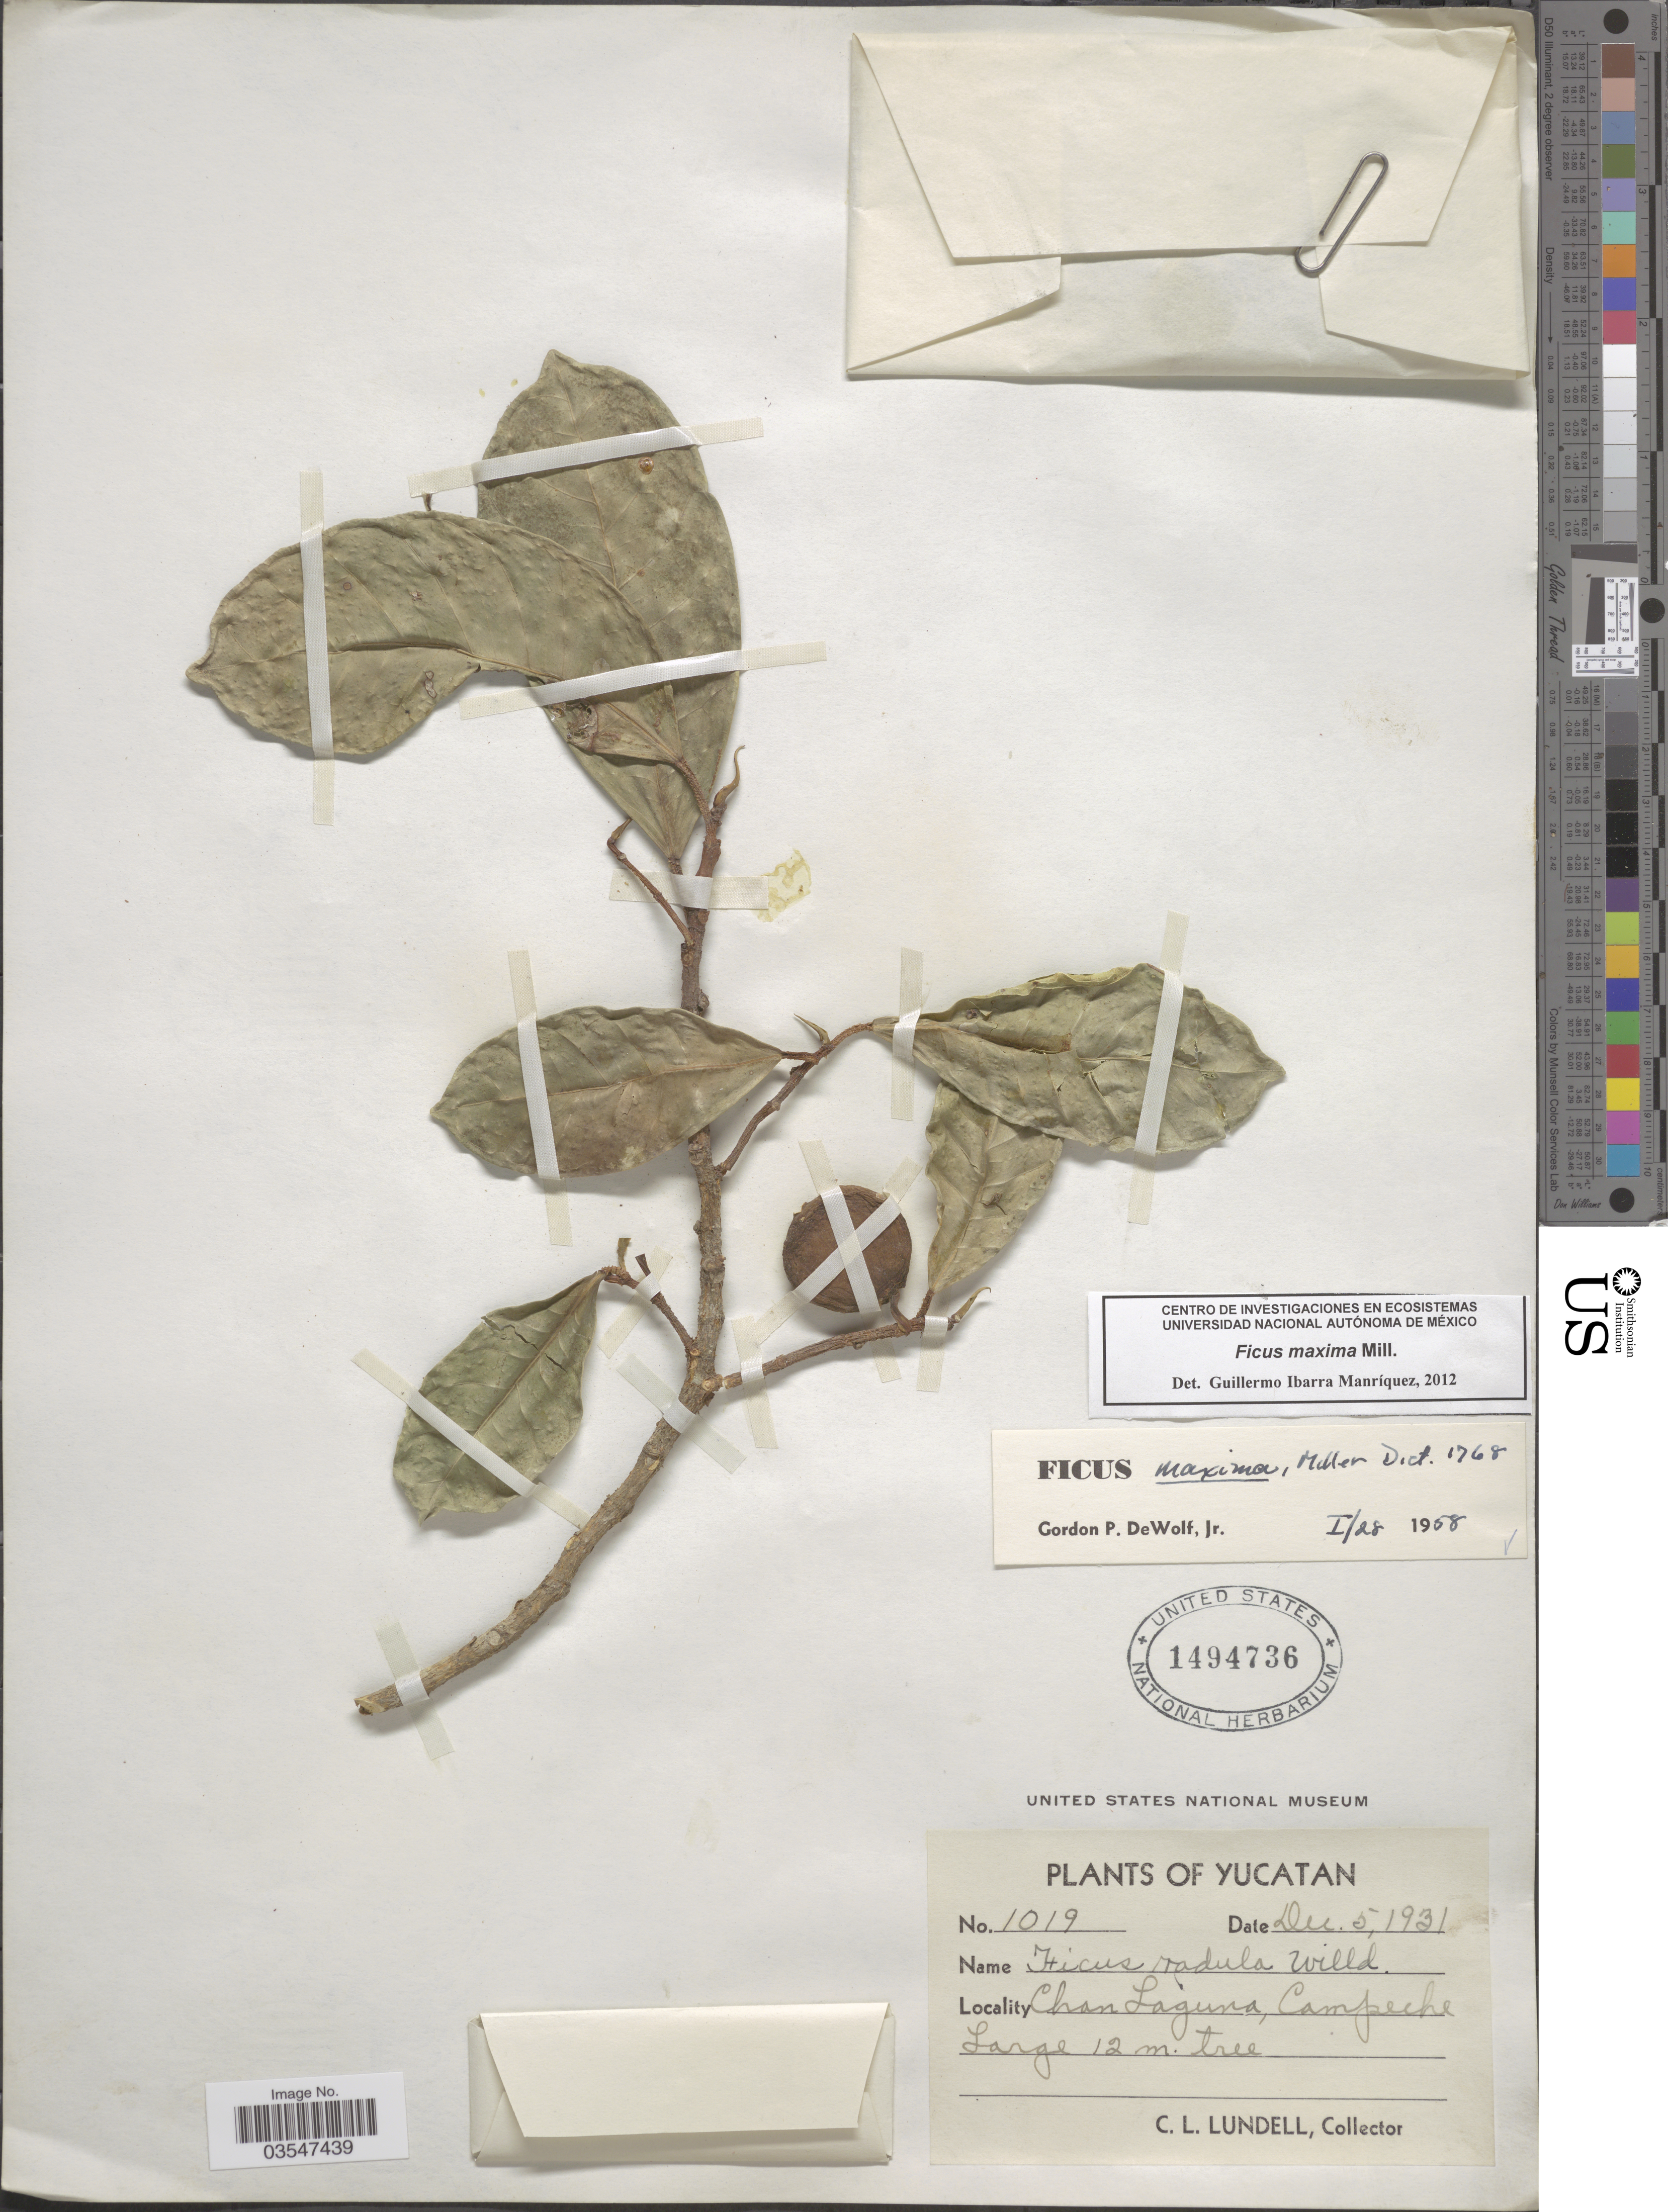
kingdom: Plantae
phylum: Tracheophyta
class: Magnoliopsida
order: Rosales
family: Moraceae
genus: Ficus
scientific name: Ficus maxima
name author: Mill.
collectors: C. L. Lundell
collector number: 1019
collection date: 1931-12-05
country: Mexico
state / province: Yucatán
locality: Chan Laguna.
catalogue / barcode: US 1494736